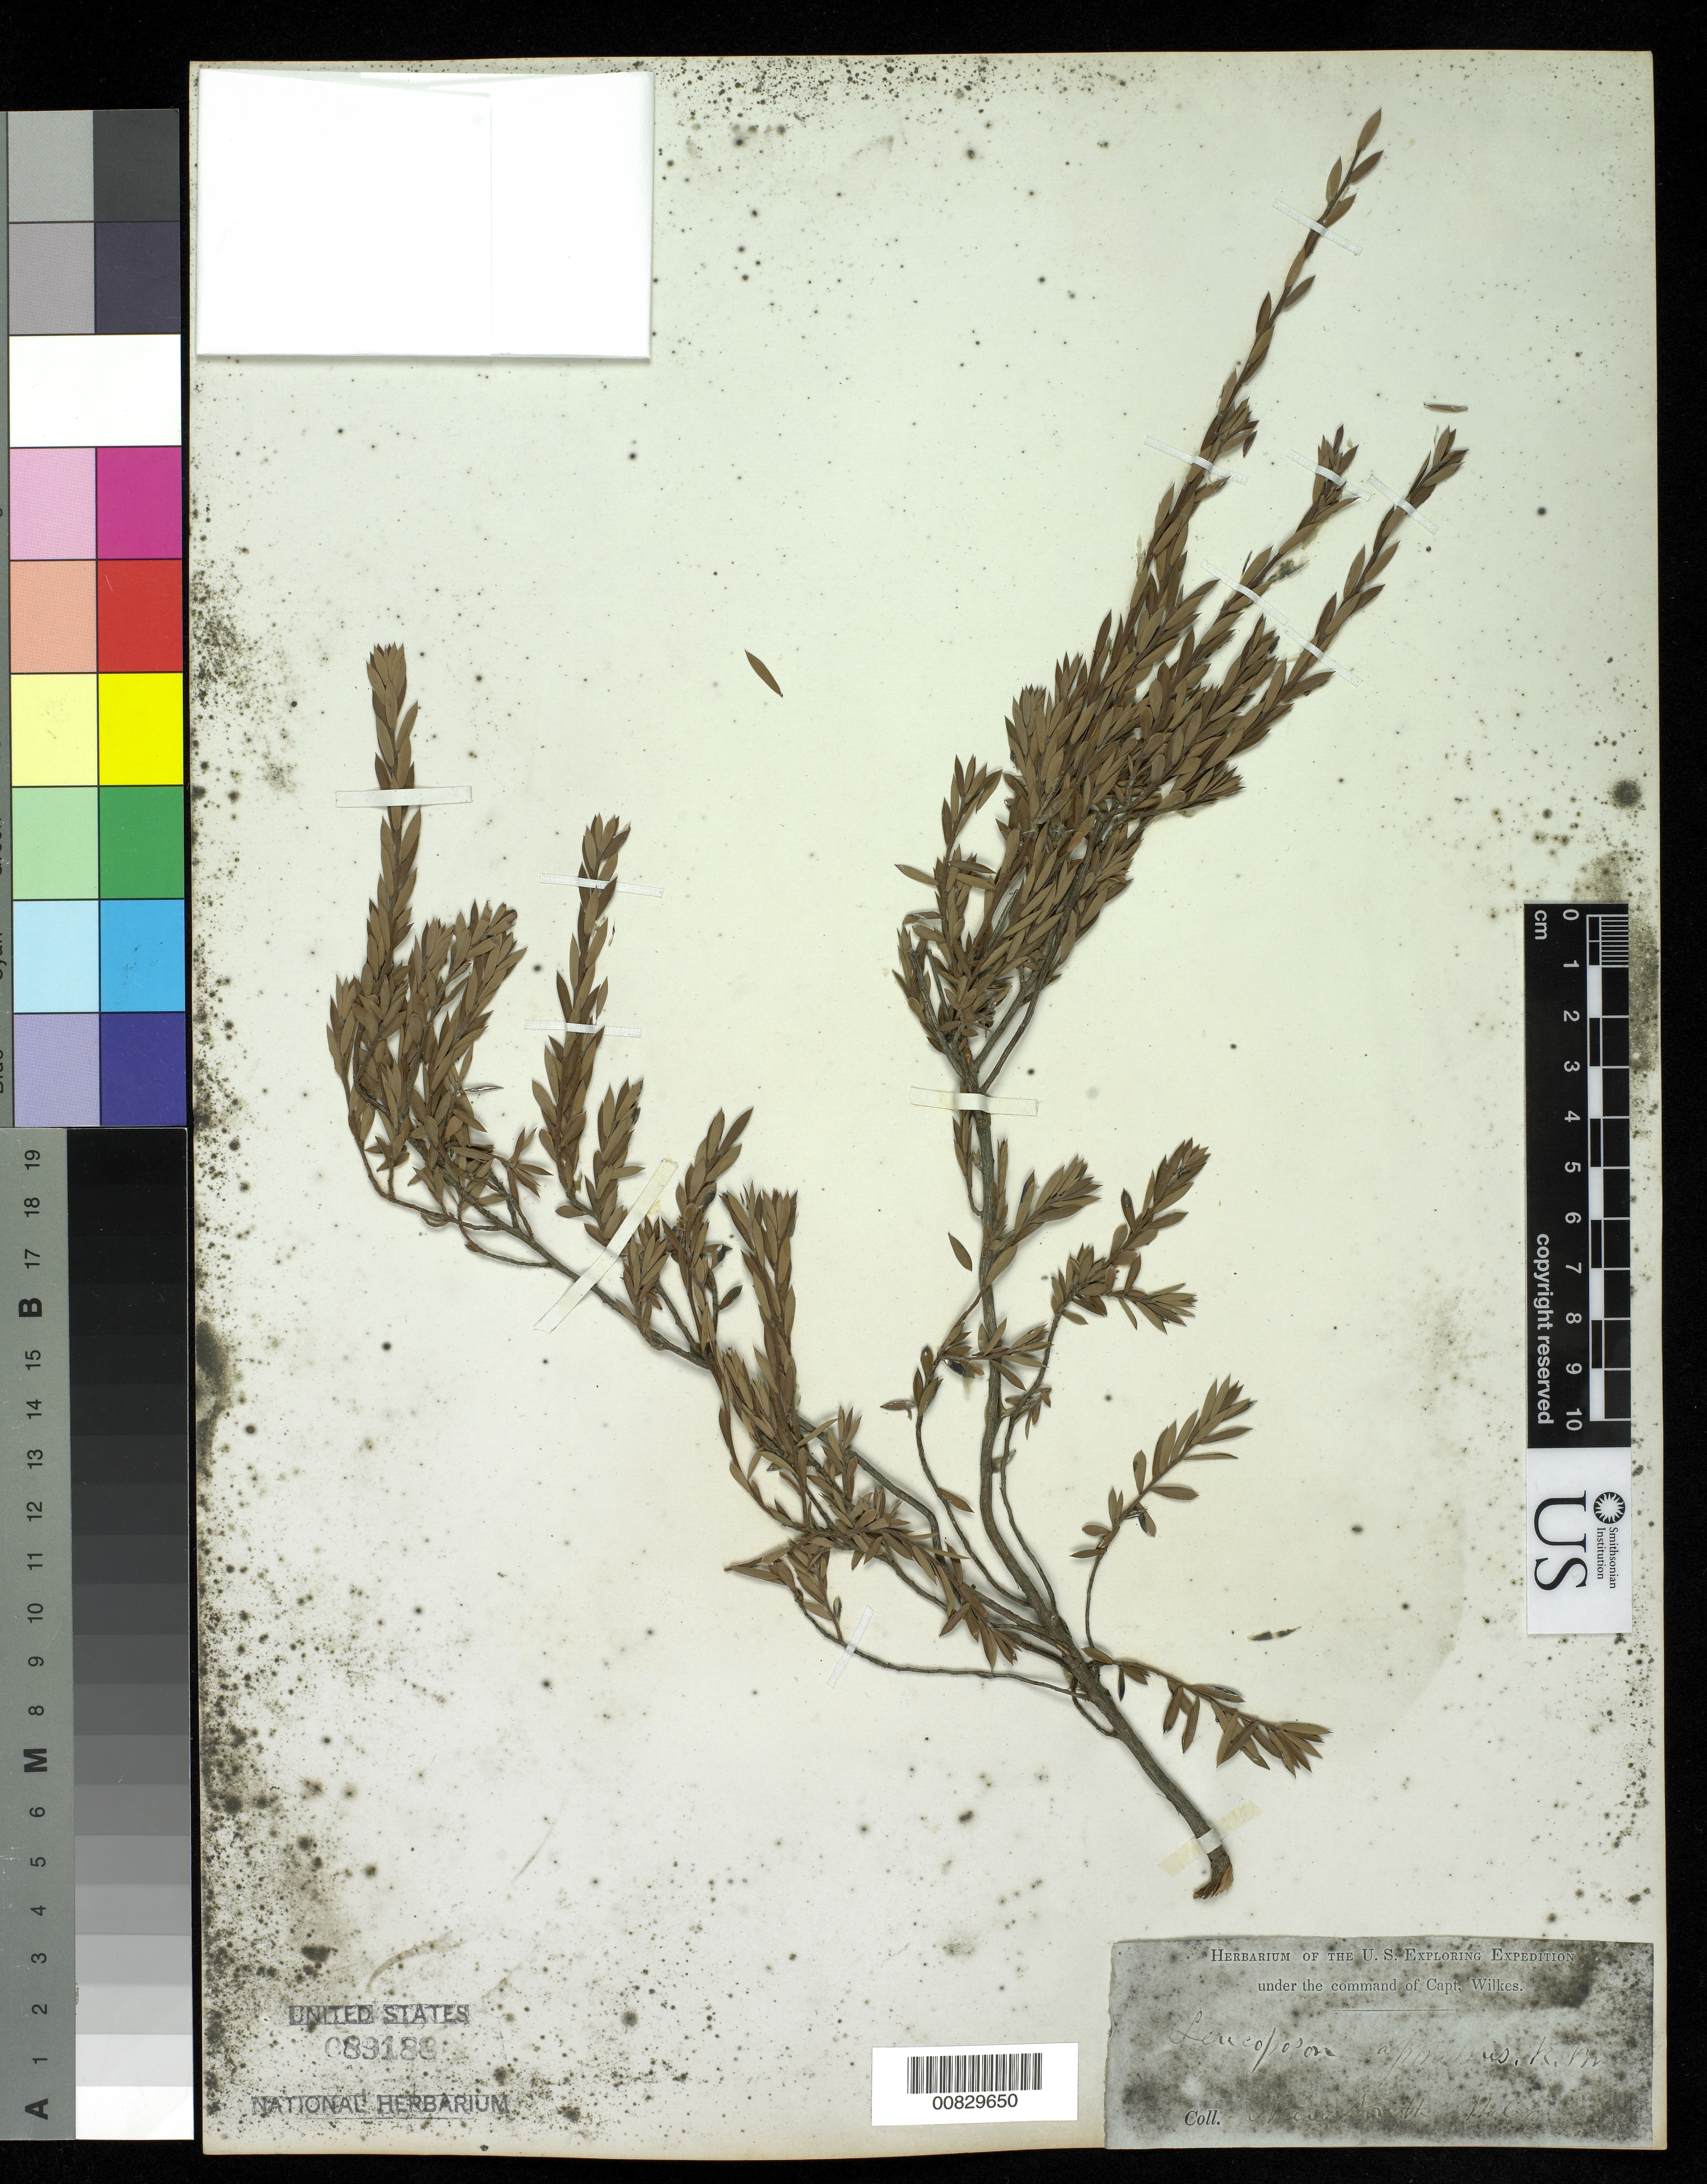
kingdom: Plantae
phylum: Tracheophyta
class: Magnoliopsida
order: Ericales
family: Ericaceae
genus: Leucopogon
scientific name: Leucopogon appressus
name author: R. Br.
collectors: Wilkes Explor. Exped.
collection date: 1838/1842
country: Australia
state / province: New South Wales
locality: New South Wales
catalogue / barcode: US 89188